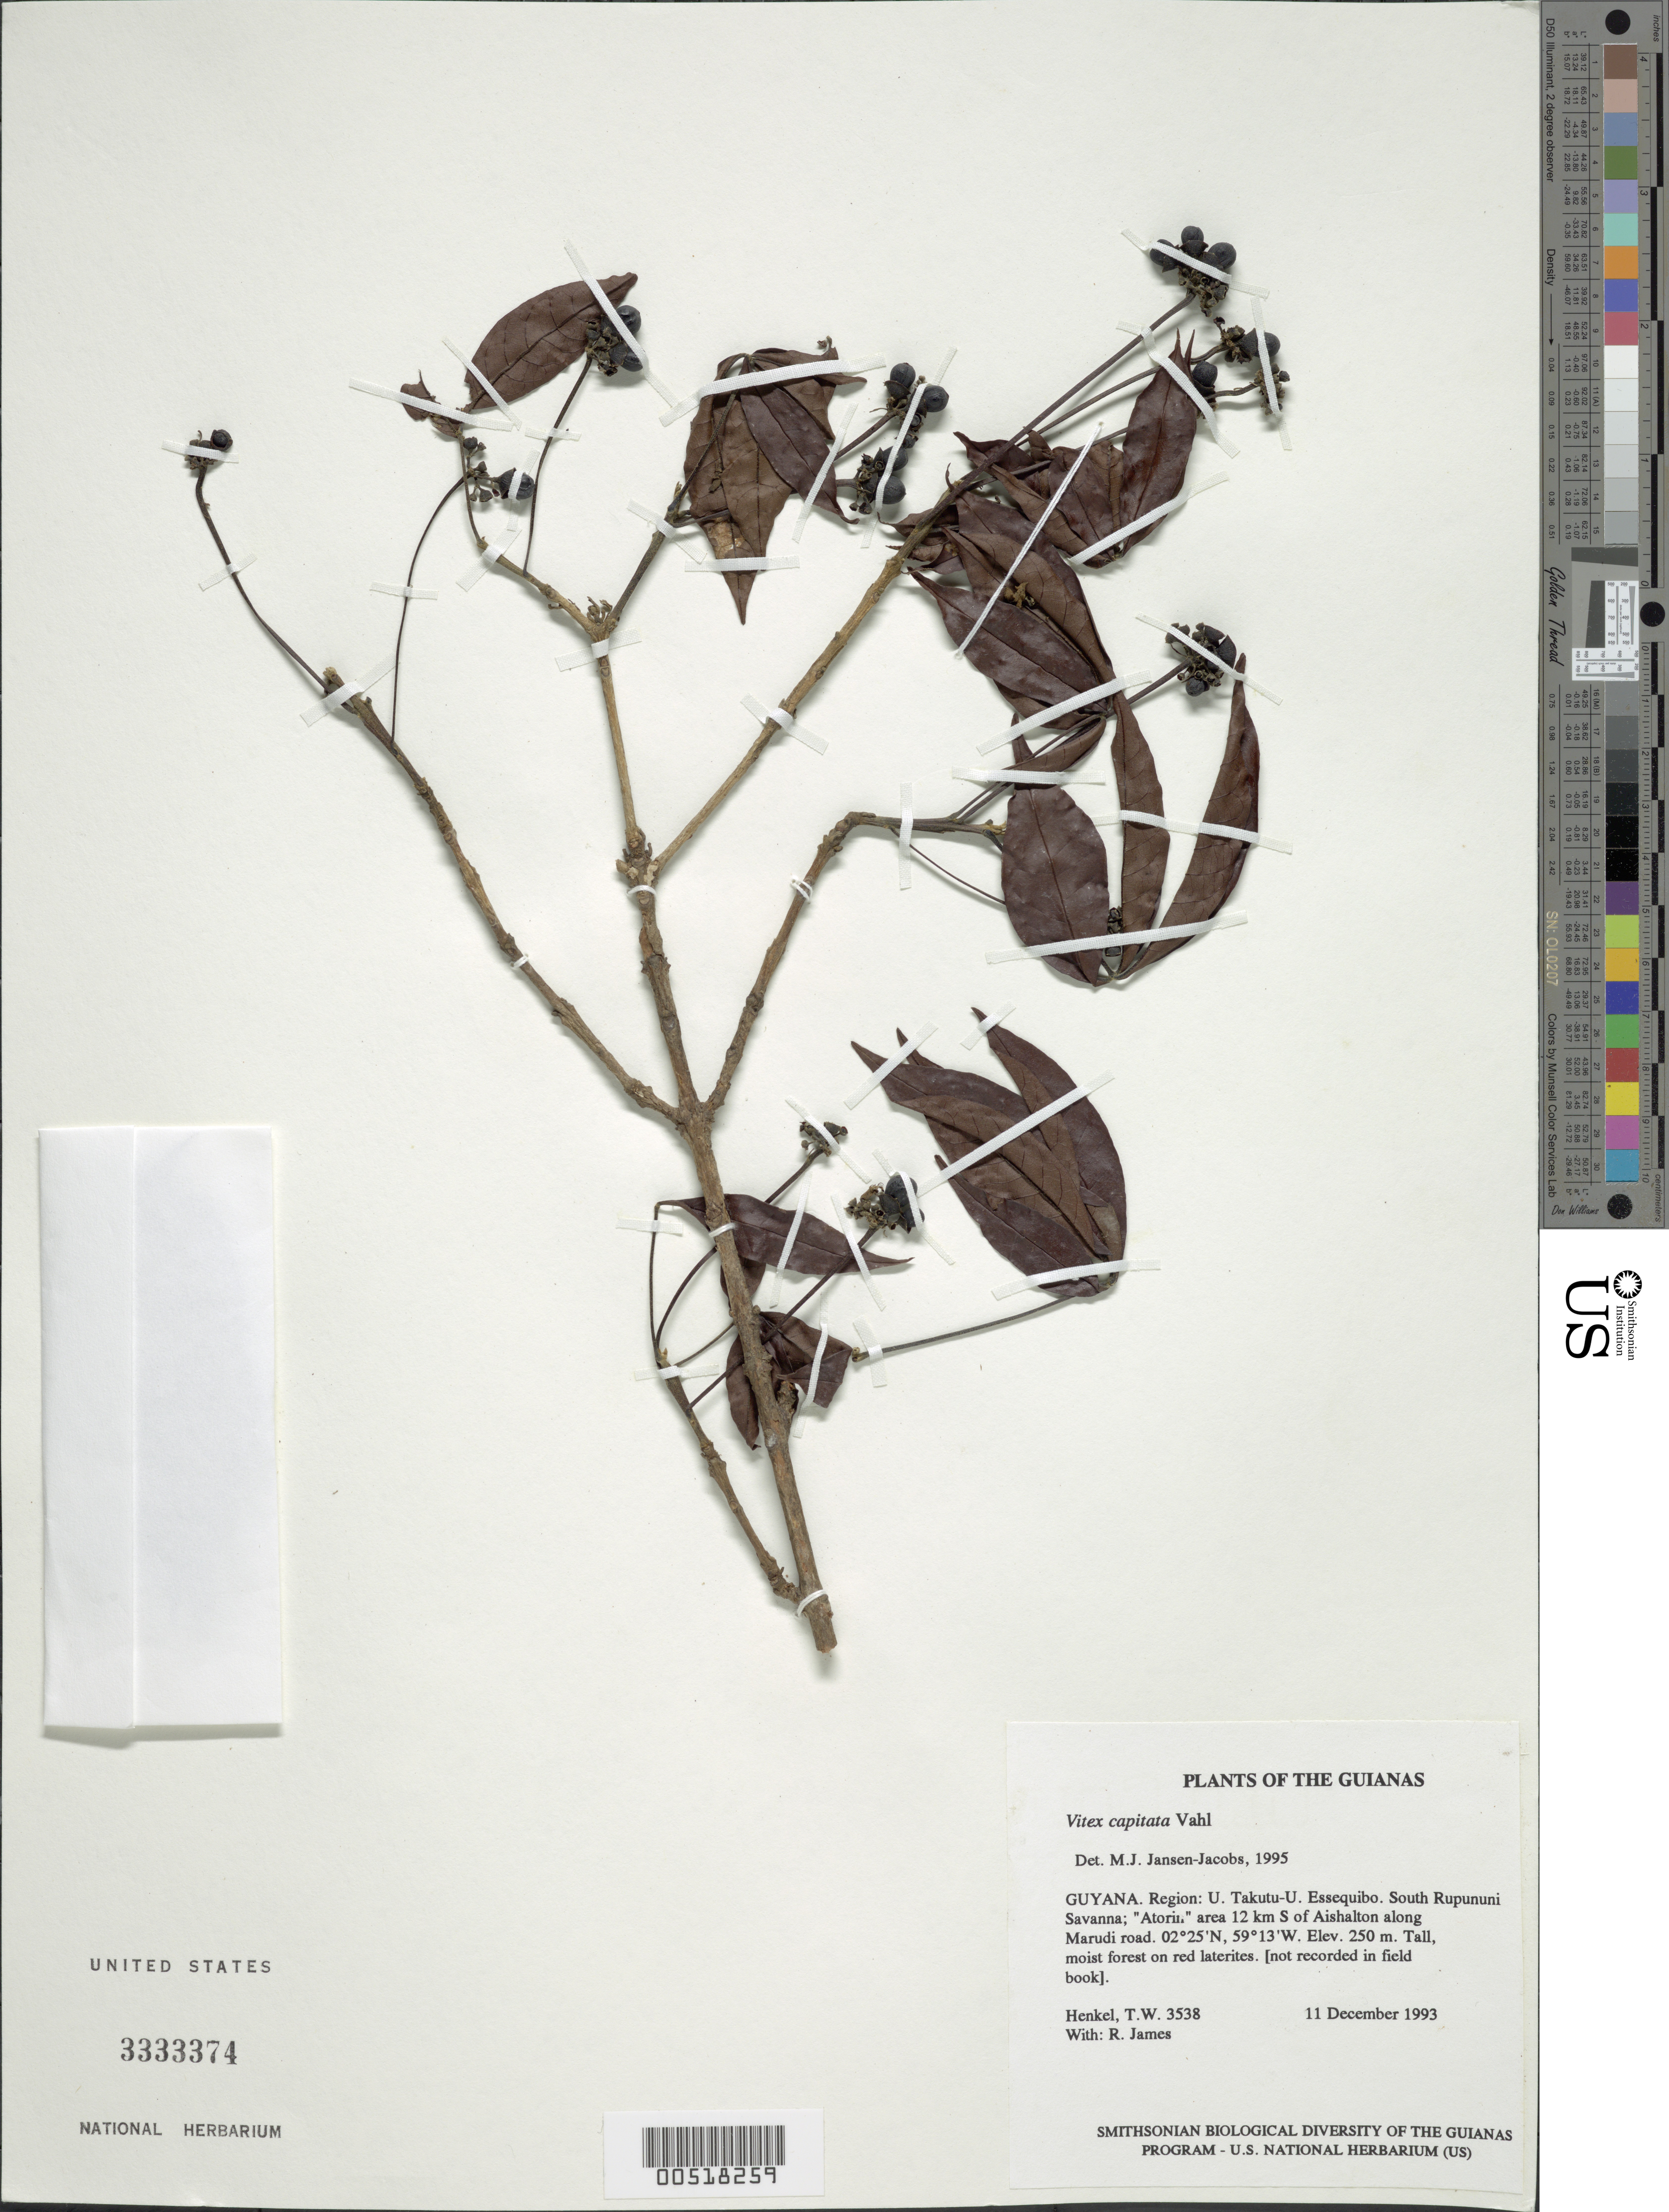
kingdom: Plantae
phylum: Tracheophyta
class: Magnoliopsida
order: Lamiales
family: Lamiaceae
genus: Vitex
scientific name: Vitex capitata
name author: Vahl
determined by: Jansen-Jacobs, M. J., (U), Nationaal Herbarium Nederland, Utrecht University branch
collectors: T. Henkel & R. James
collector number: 3538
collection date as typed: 11 December 1993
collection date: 1993-12-11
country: Guyana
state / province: U. Takutu-U. Essequibo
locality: South Rupununi Savanna; "Atorin" area 12 km S of Aishalton along Marudi road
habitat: Tall, moist forest on red laterites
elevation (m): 250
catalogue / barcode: US 3333374